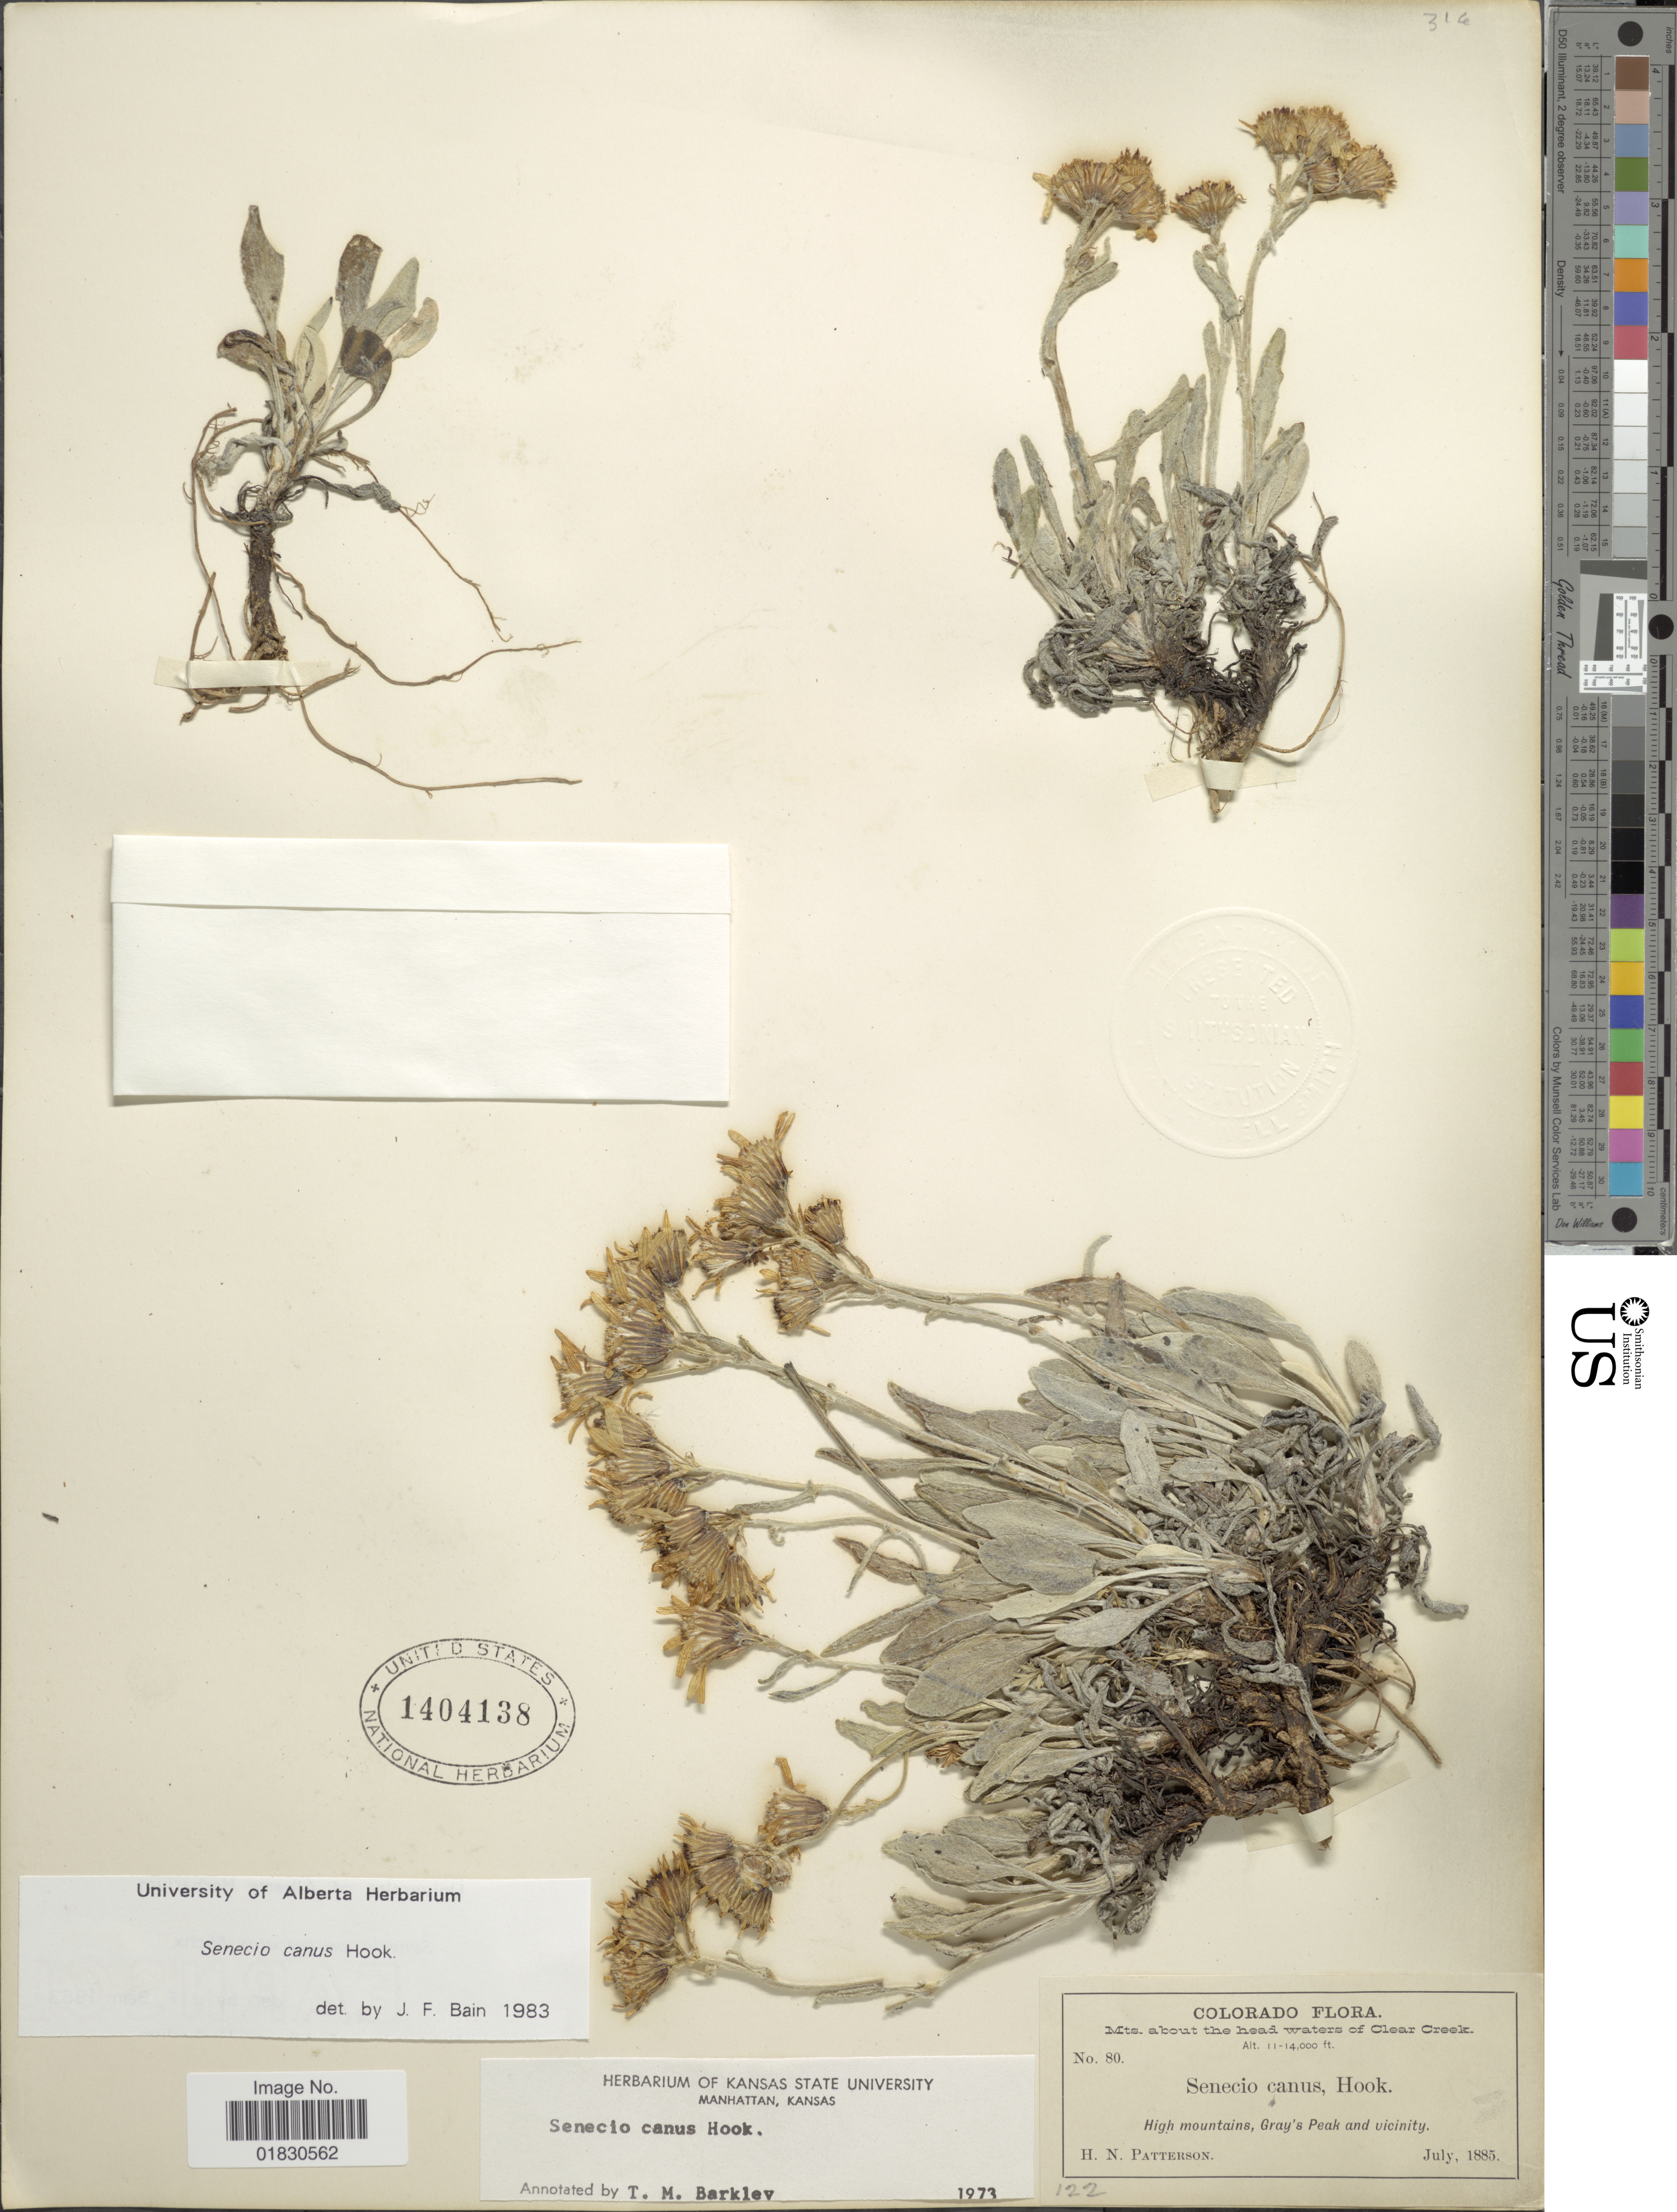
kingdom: Plantae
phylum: Tracheophyta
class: Magnoliopsida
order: Asterales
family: Asteraceae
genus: Packera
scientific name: Packera cana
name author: (Hook.) W.A. Weber & Á. Löve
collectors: H. N. Patterson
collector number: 80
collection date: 1885-07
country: United States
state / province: Colorado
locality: Mts. about the head waters of Cleer Creek, High Mountains, Gray's Peak and Vicinity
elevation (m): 3353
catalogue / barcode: US 1404138